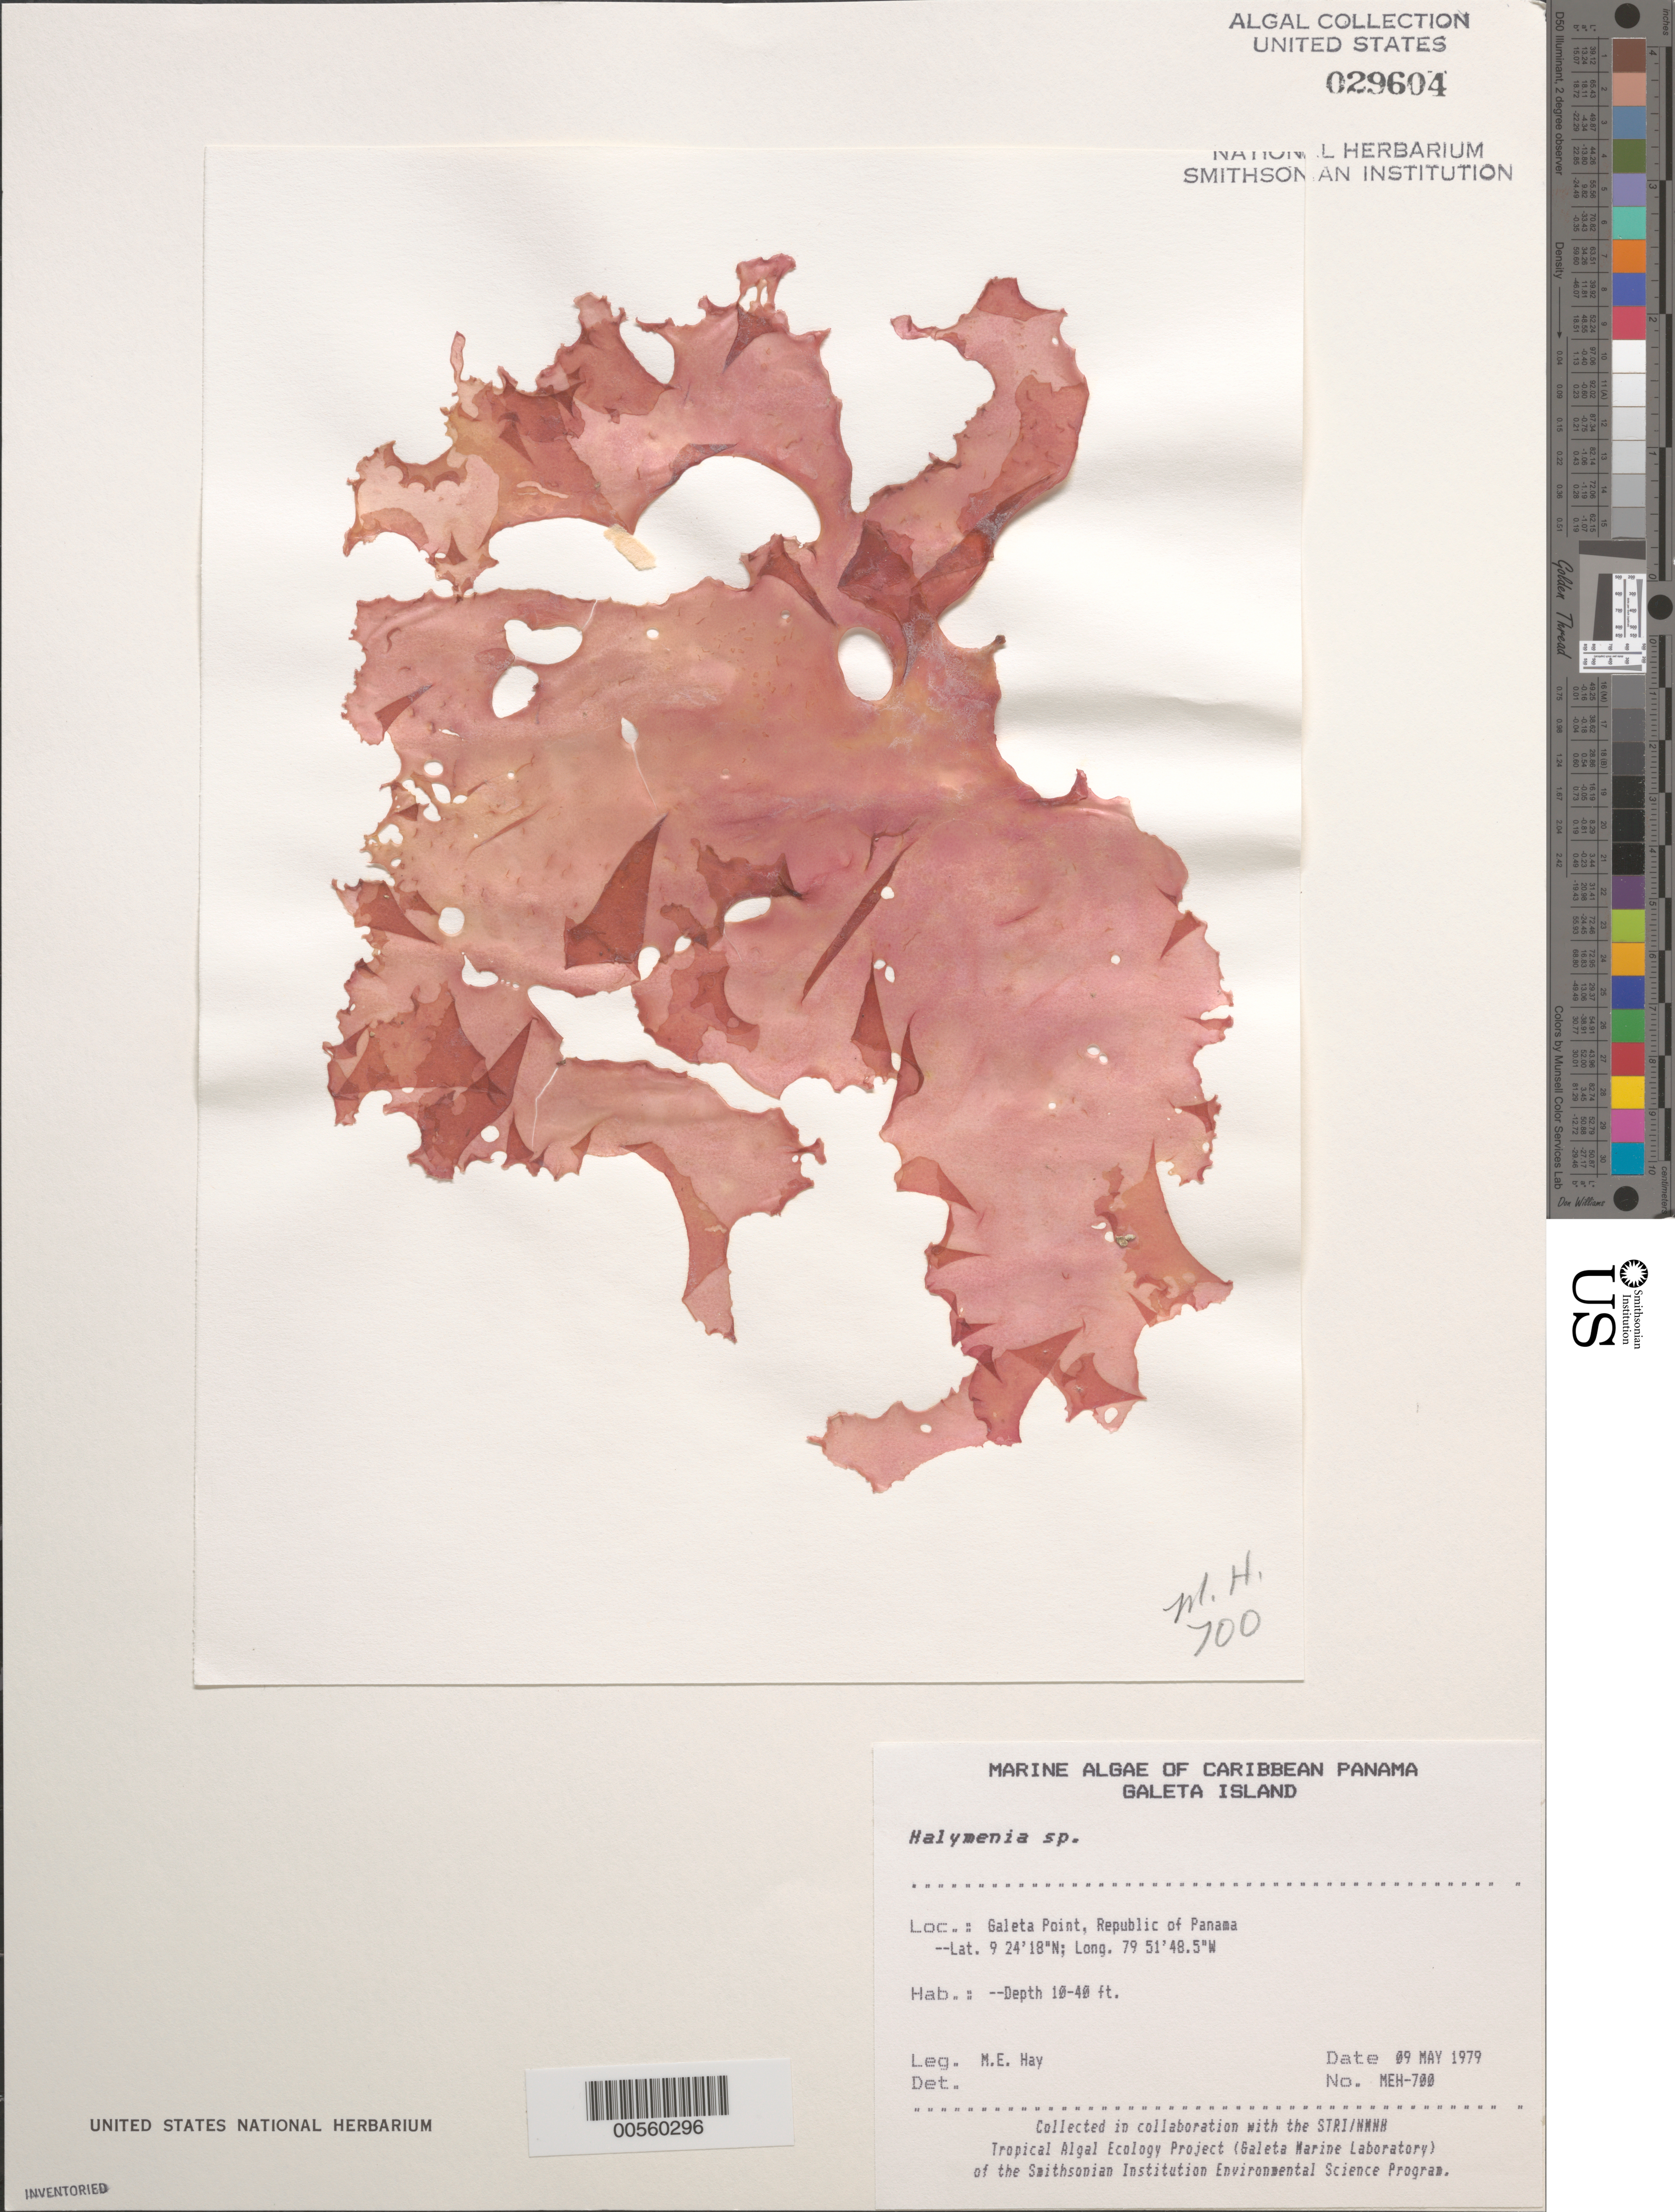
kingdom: Plantae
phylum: Rhodophyta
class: Florideophyceae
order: Halymeniales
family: Halymeniaceae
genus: Halymenia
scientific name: Halymenia sp.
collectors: M. E. Hay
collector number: MEH-700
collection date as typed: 09 May 1979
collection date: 1979-05-09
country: Panama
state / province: Colón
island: Galeta Island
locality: Galeta Point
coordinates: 9 24' 18" N, 79 51' 48.5" W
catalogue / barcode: US 29604